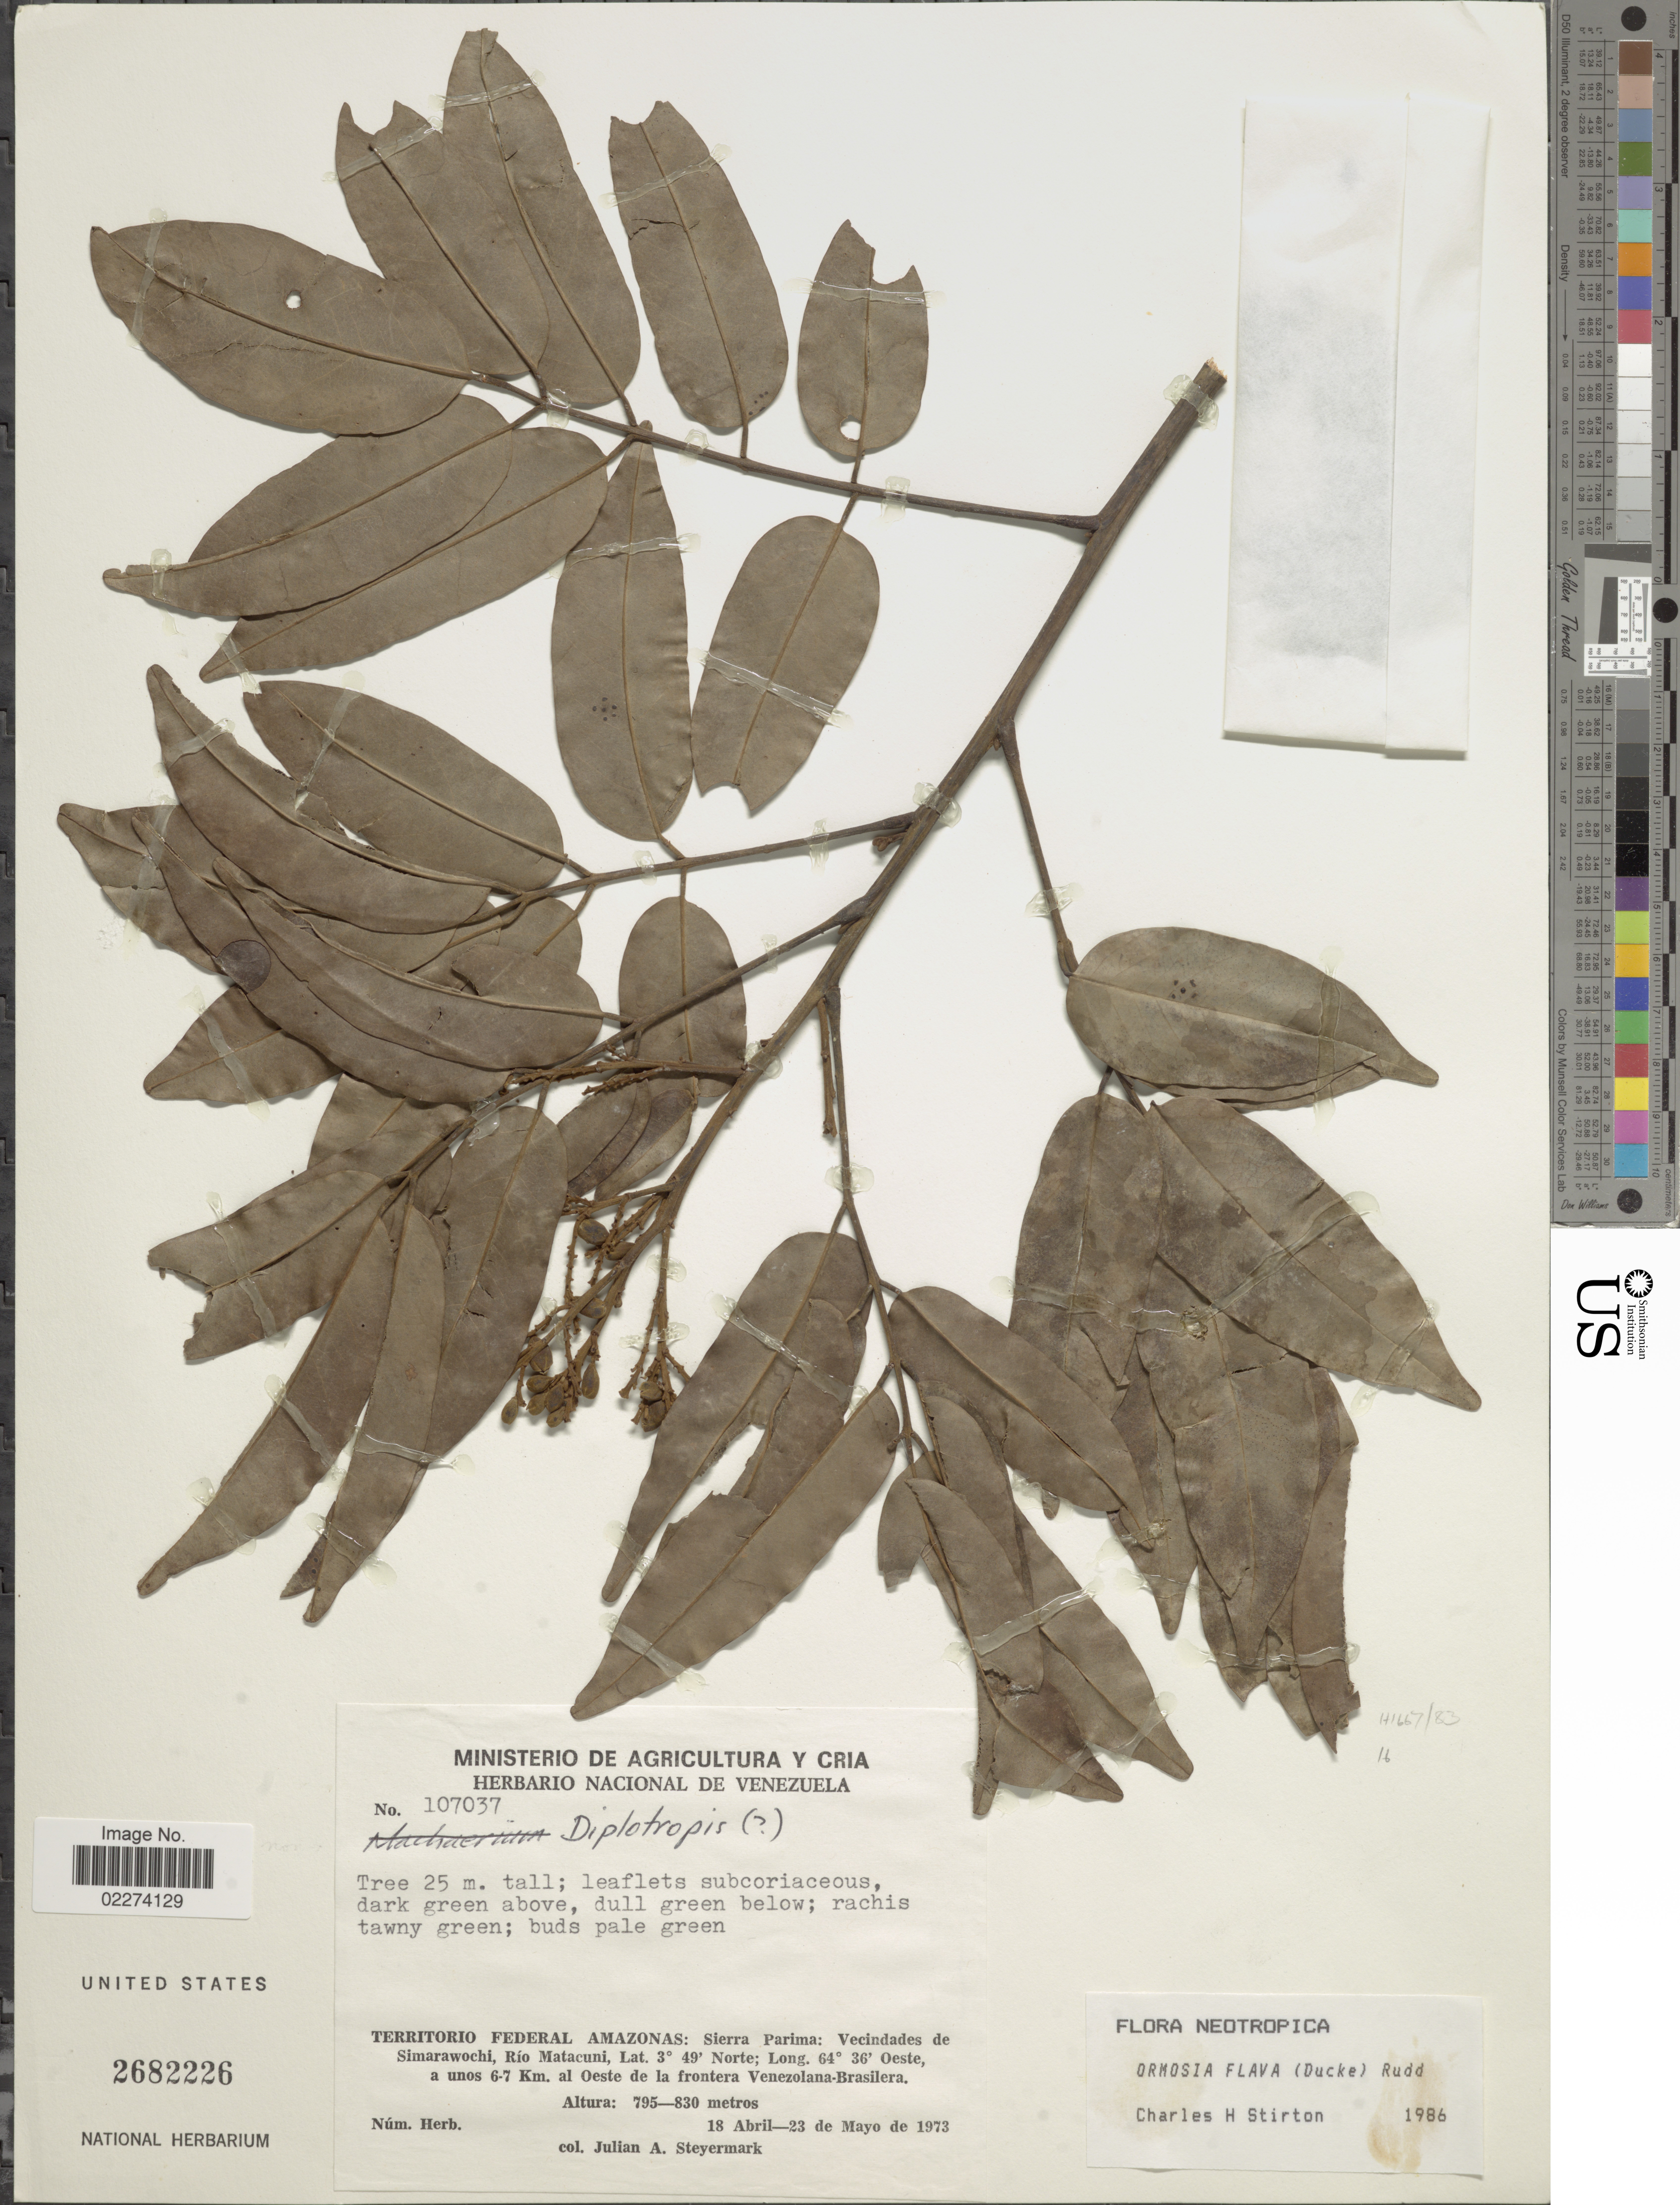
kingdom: Plantae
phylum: Tracheophyta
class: Magnoliopsida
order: Fabales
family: Fabaceae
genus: Ormosia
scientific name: Ormosia flava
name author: (Ducke) Rudd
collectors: J. Steyermark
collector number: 107037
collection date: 1973-04-18/1973-05-23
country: Venezuela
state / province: Amazonas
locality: Territorio Federal Amazonas: Sierra Parima: Vecindades de Simarawochi, Rio Matacuni, a unos 6-7 km, al Oeste de la frontera Venezolana-Brasilera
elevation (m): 795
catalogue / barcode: US 2682226